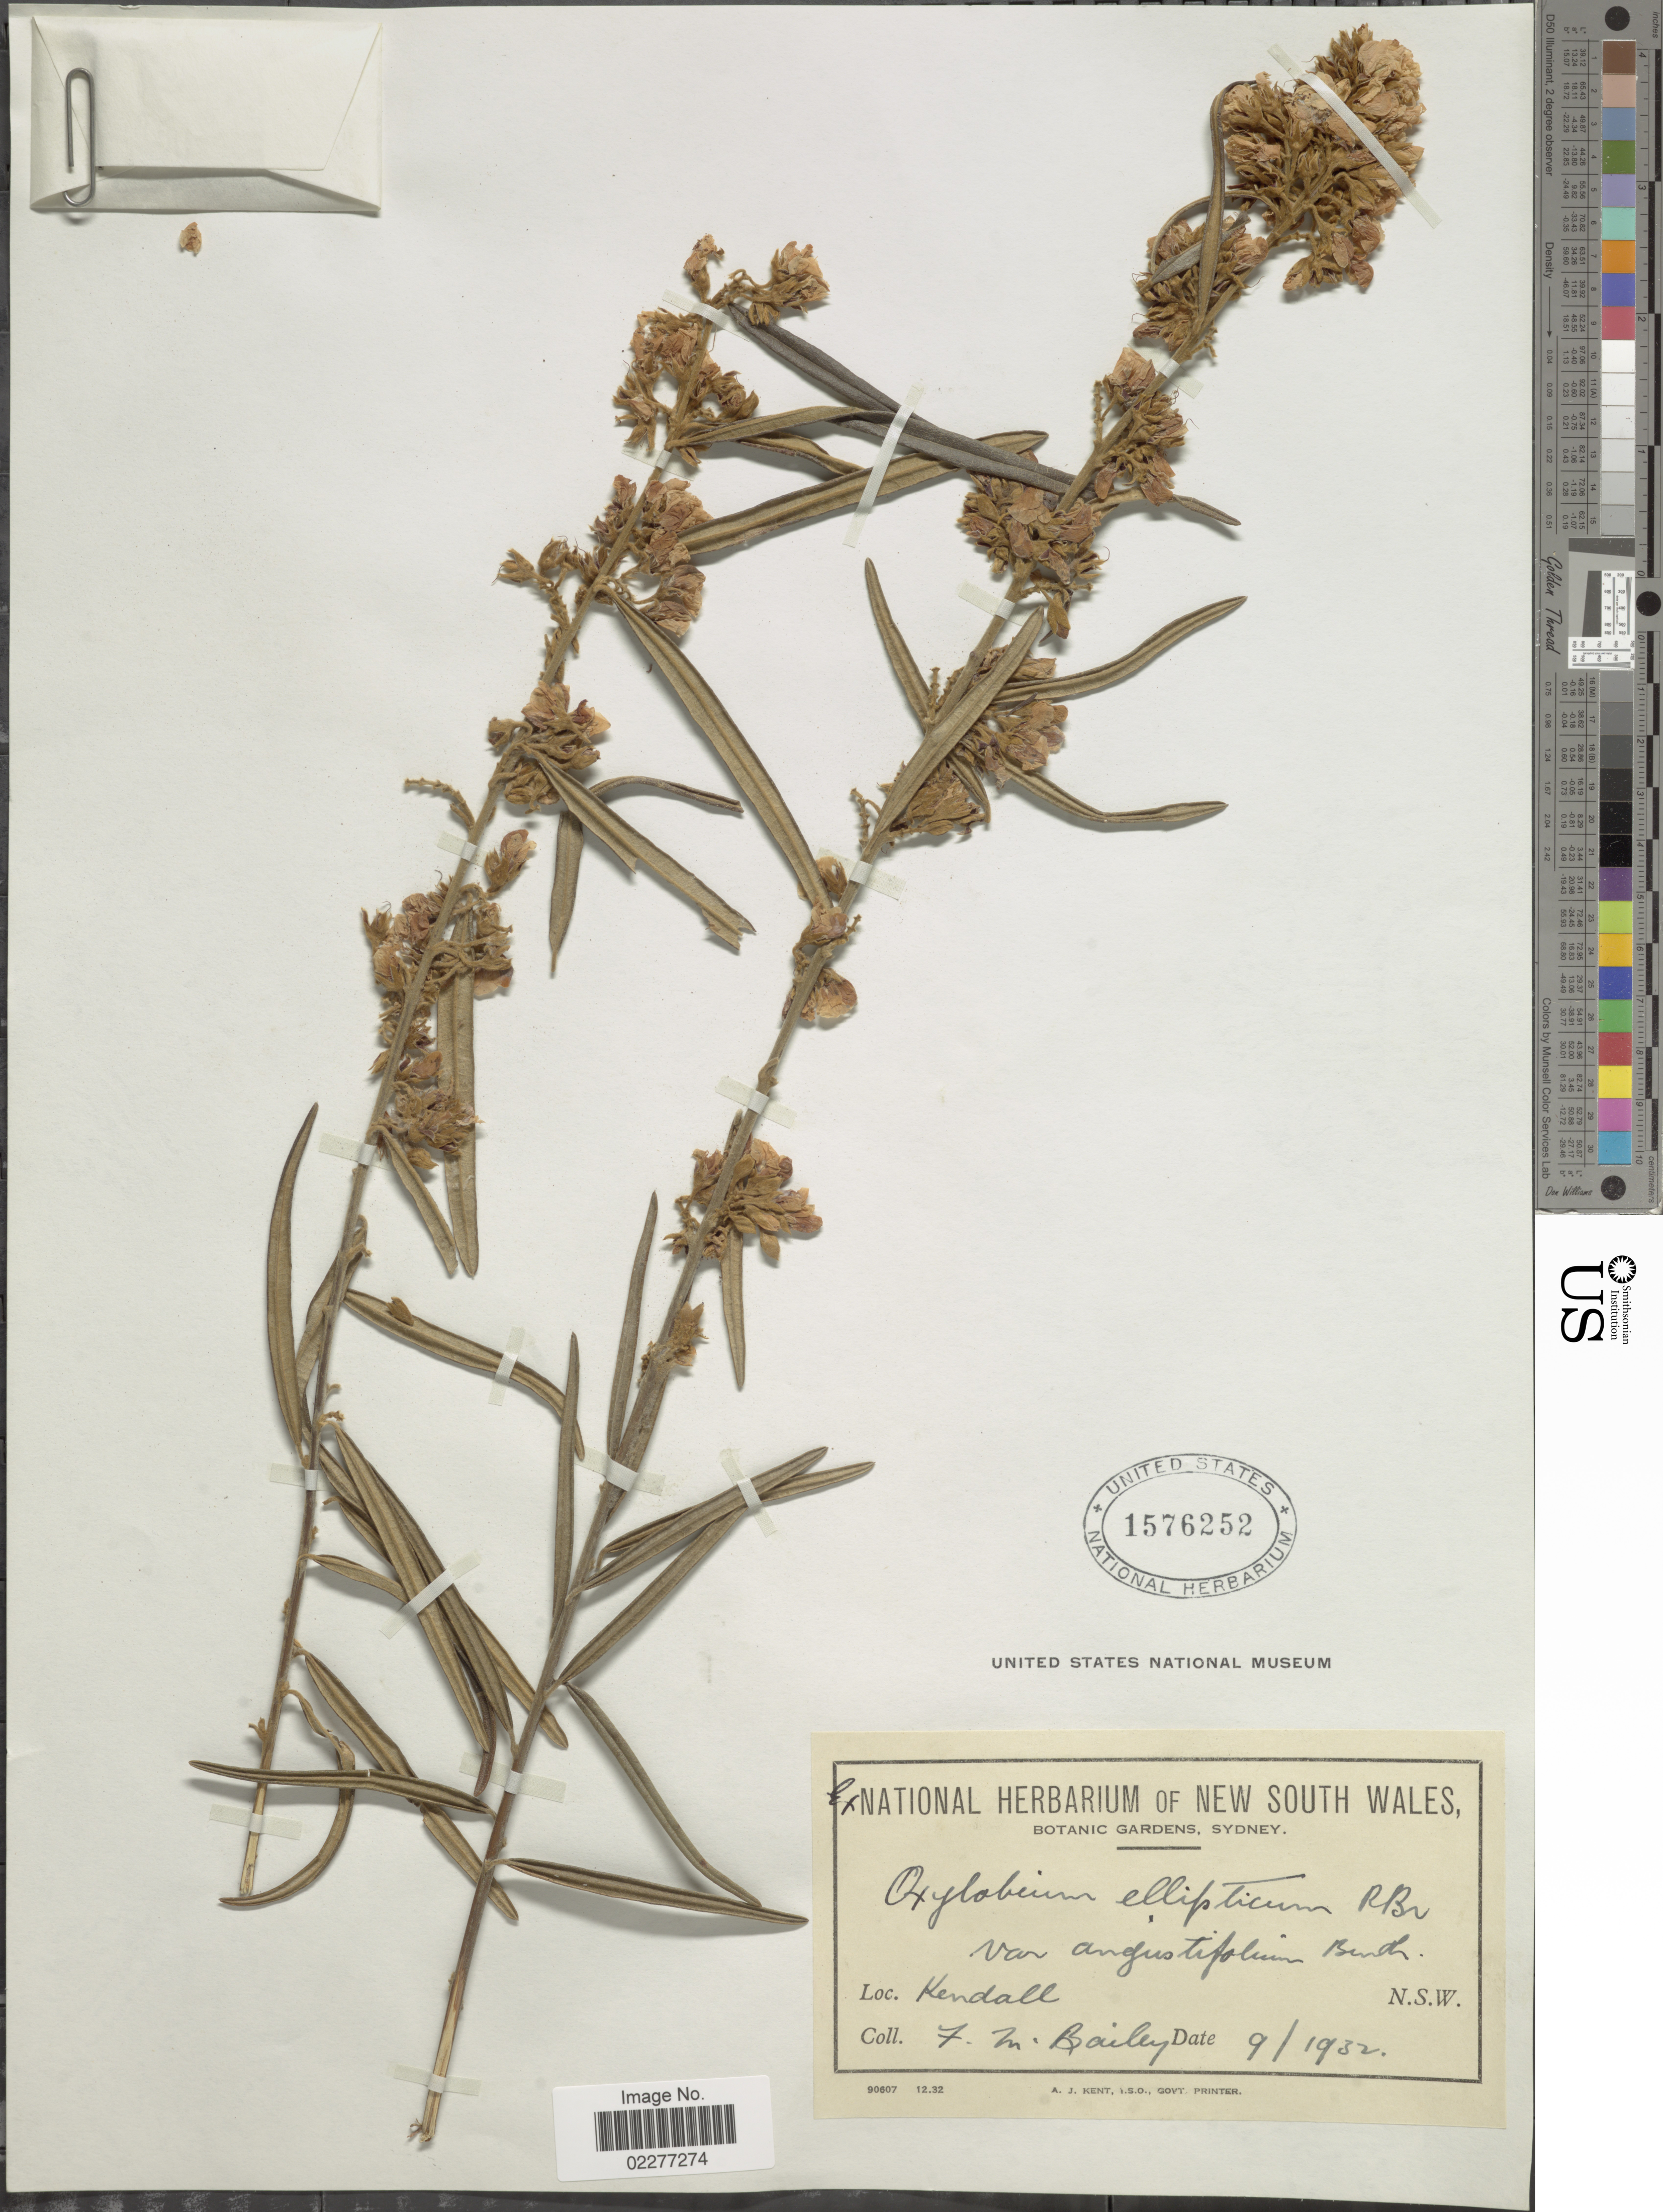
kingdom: Plantae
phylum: Tracheophyta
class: Magnoliopsida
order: Fabales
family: Fabaceae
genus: Oxylobium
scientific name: Oxylobium ellipticum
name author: (Vent.) R. Br.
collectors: F. M. Bailey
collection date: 1932-09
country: Australia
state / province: New South Wales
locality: Kendall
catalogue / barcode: US 1576252